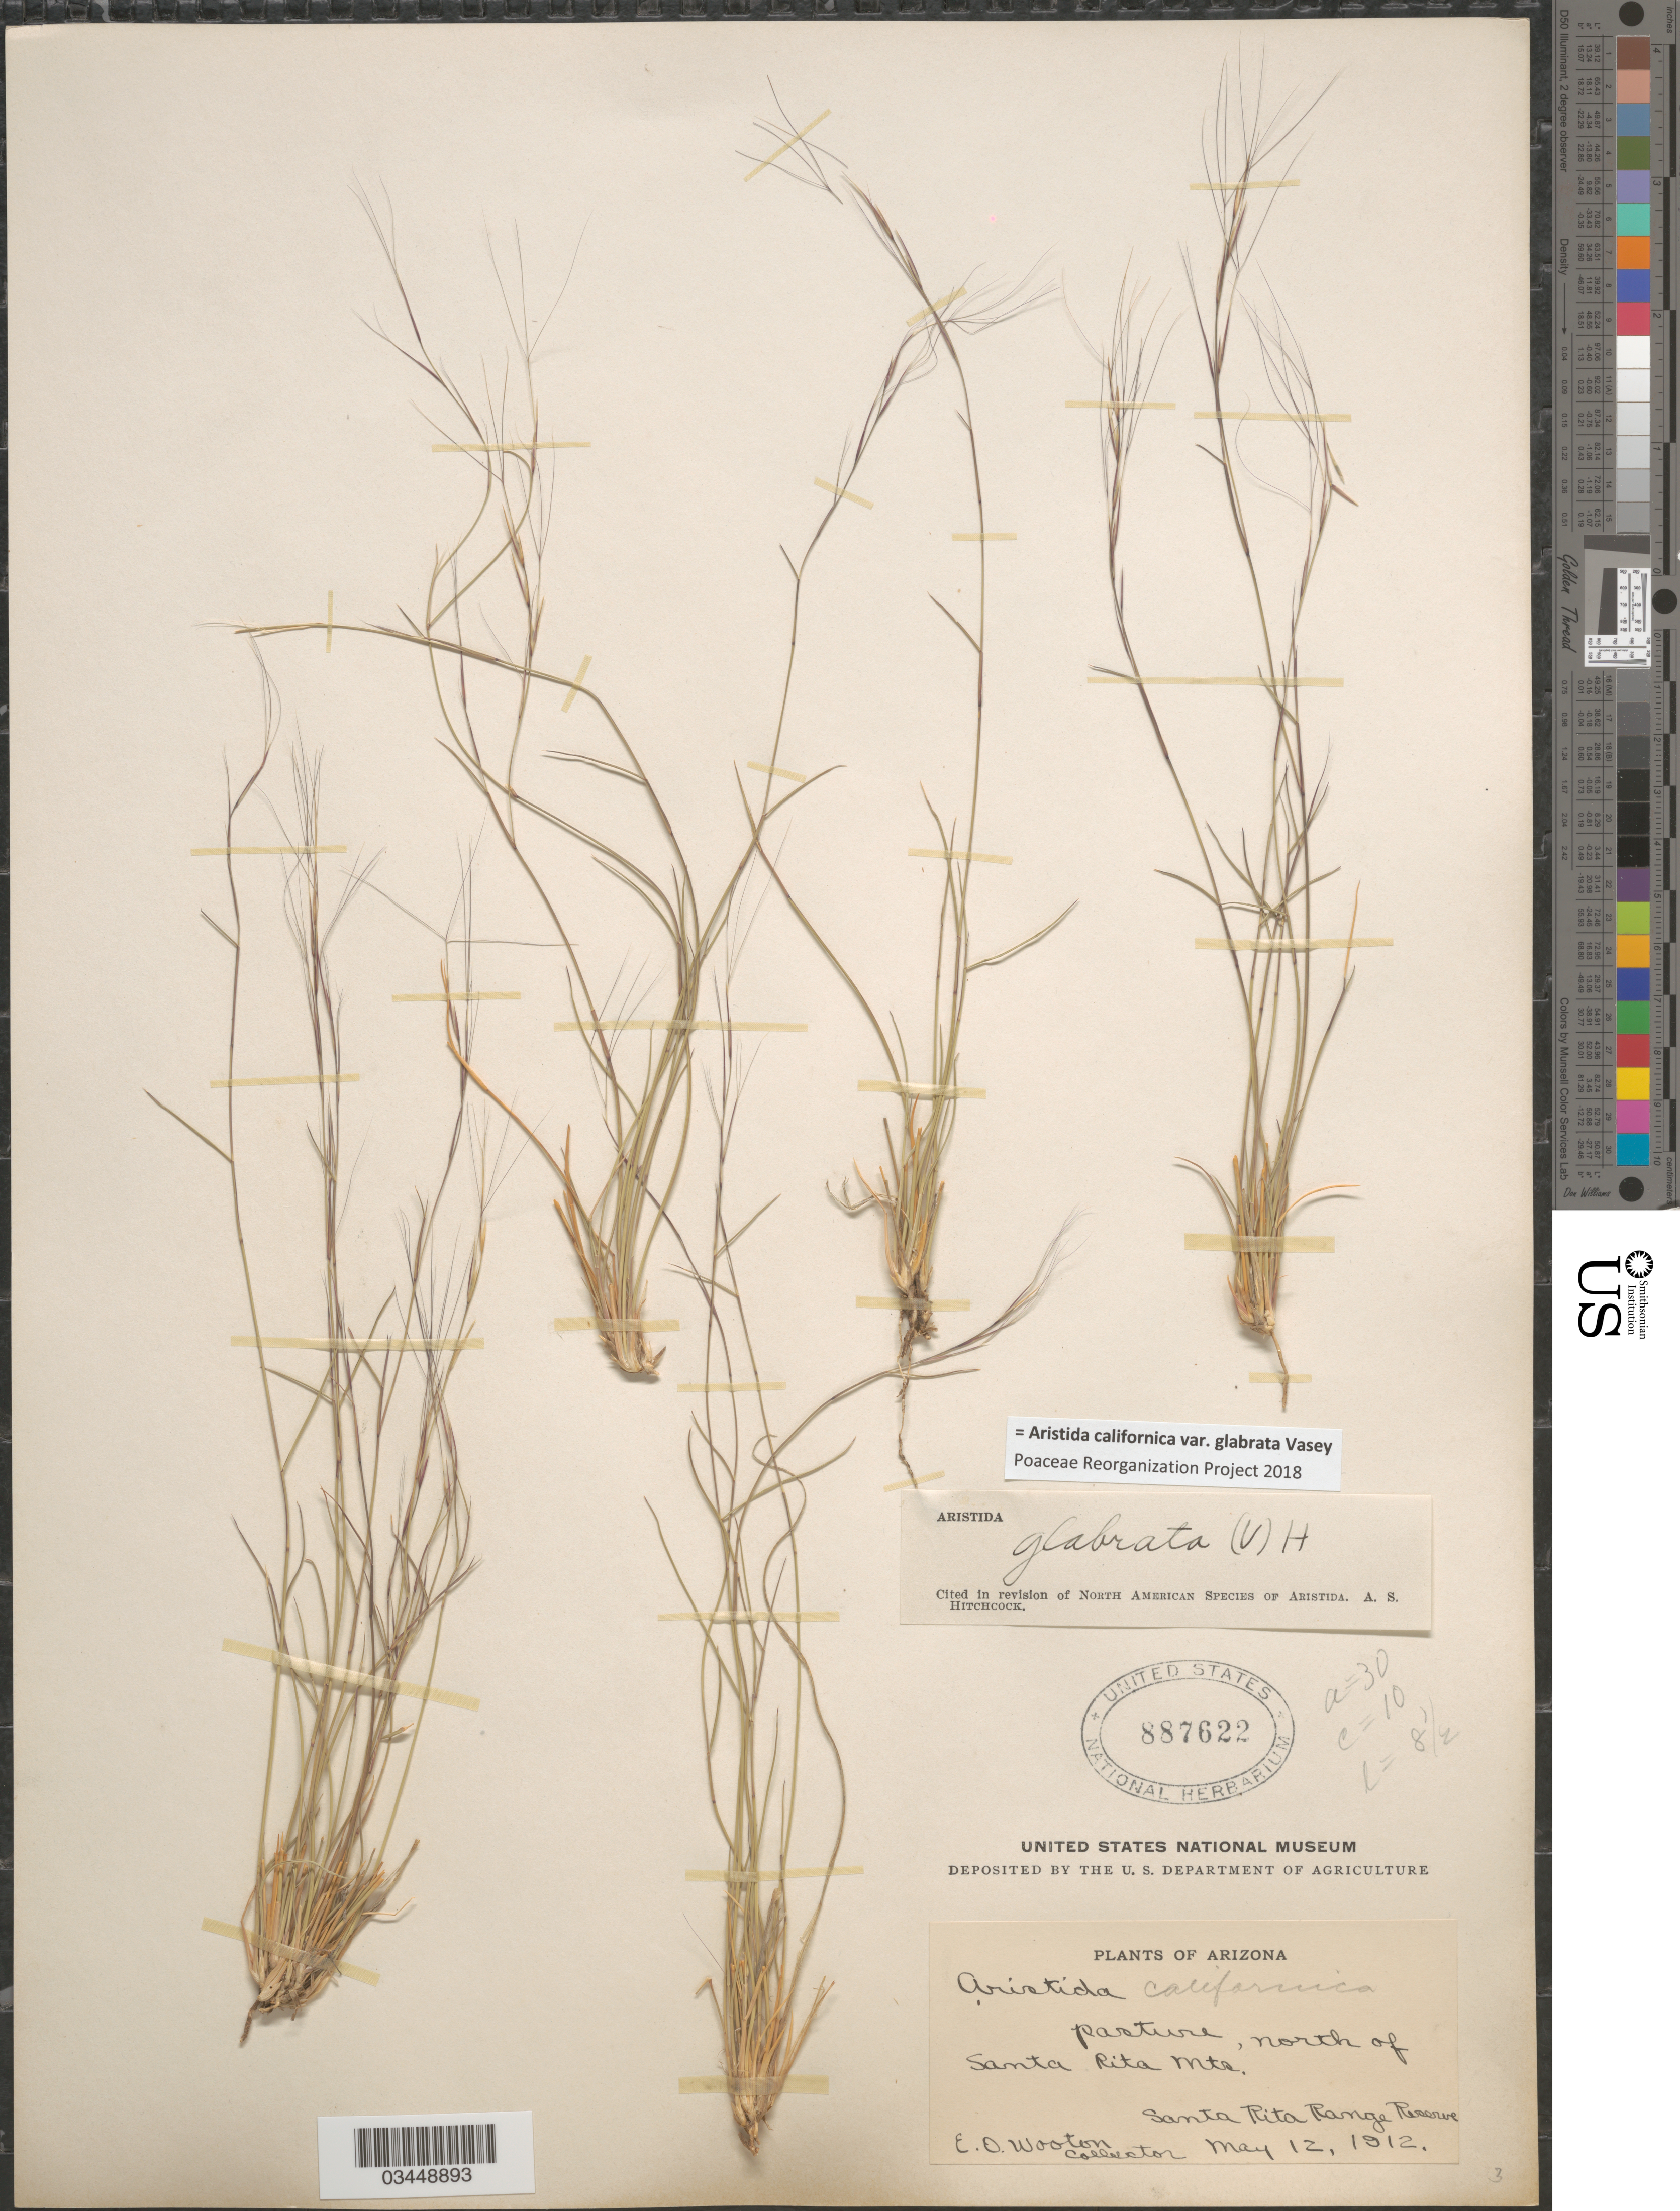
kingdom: Plantae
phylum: Tracheophyta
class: Liliopsida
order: Poales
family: Poaceae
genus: Aristida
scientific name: Aristida californica var. glabrata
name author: Vasey in Brandegee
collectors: E. O. Wooton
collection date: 1912-05-12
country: United States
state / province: Arizona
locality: Pasture, north of Santa Rita Mts. Santa Rita Range Reserve.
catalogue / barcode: US 887622